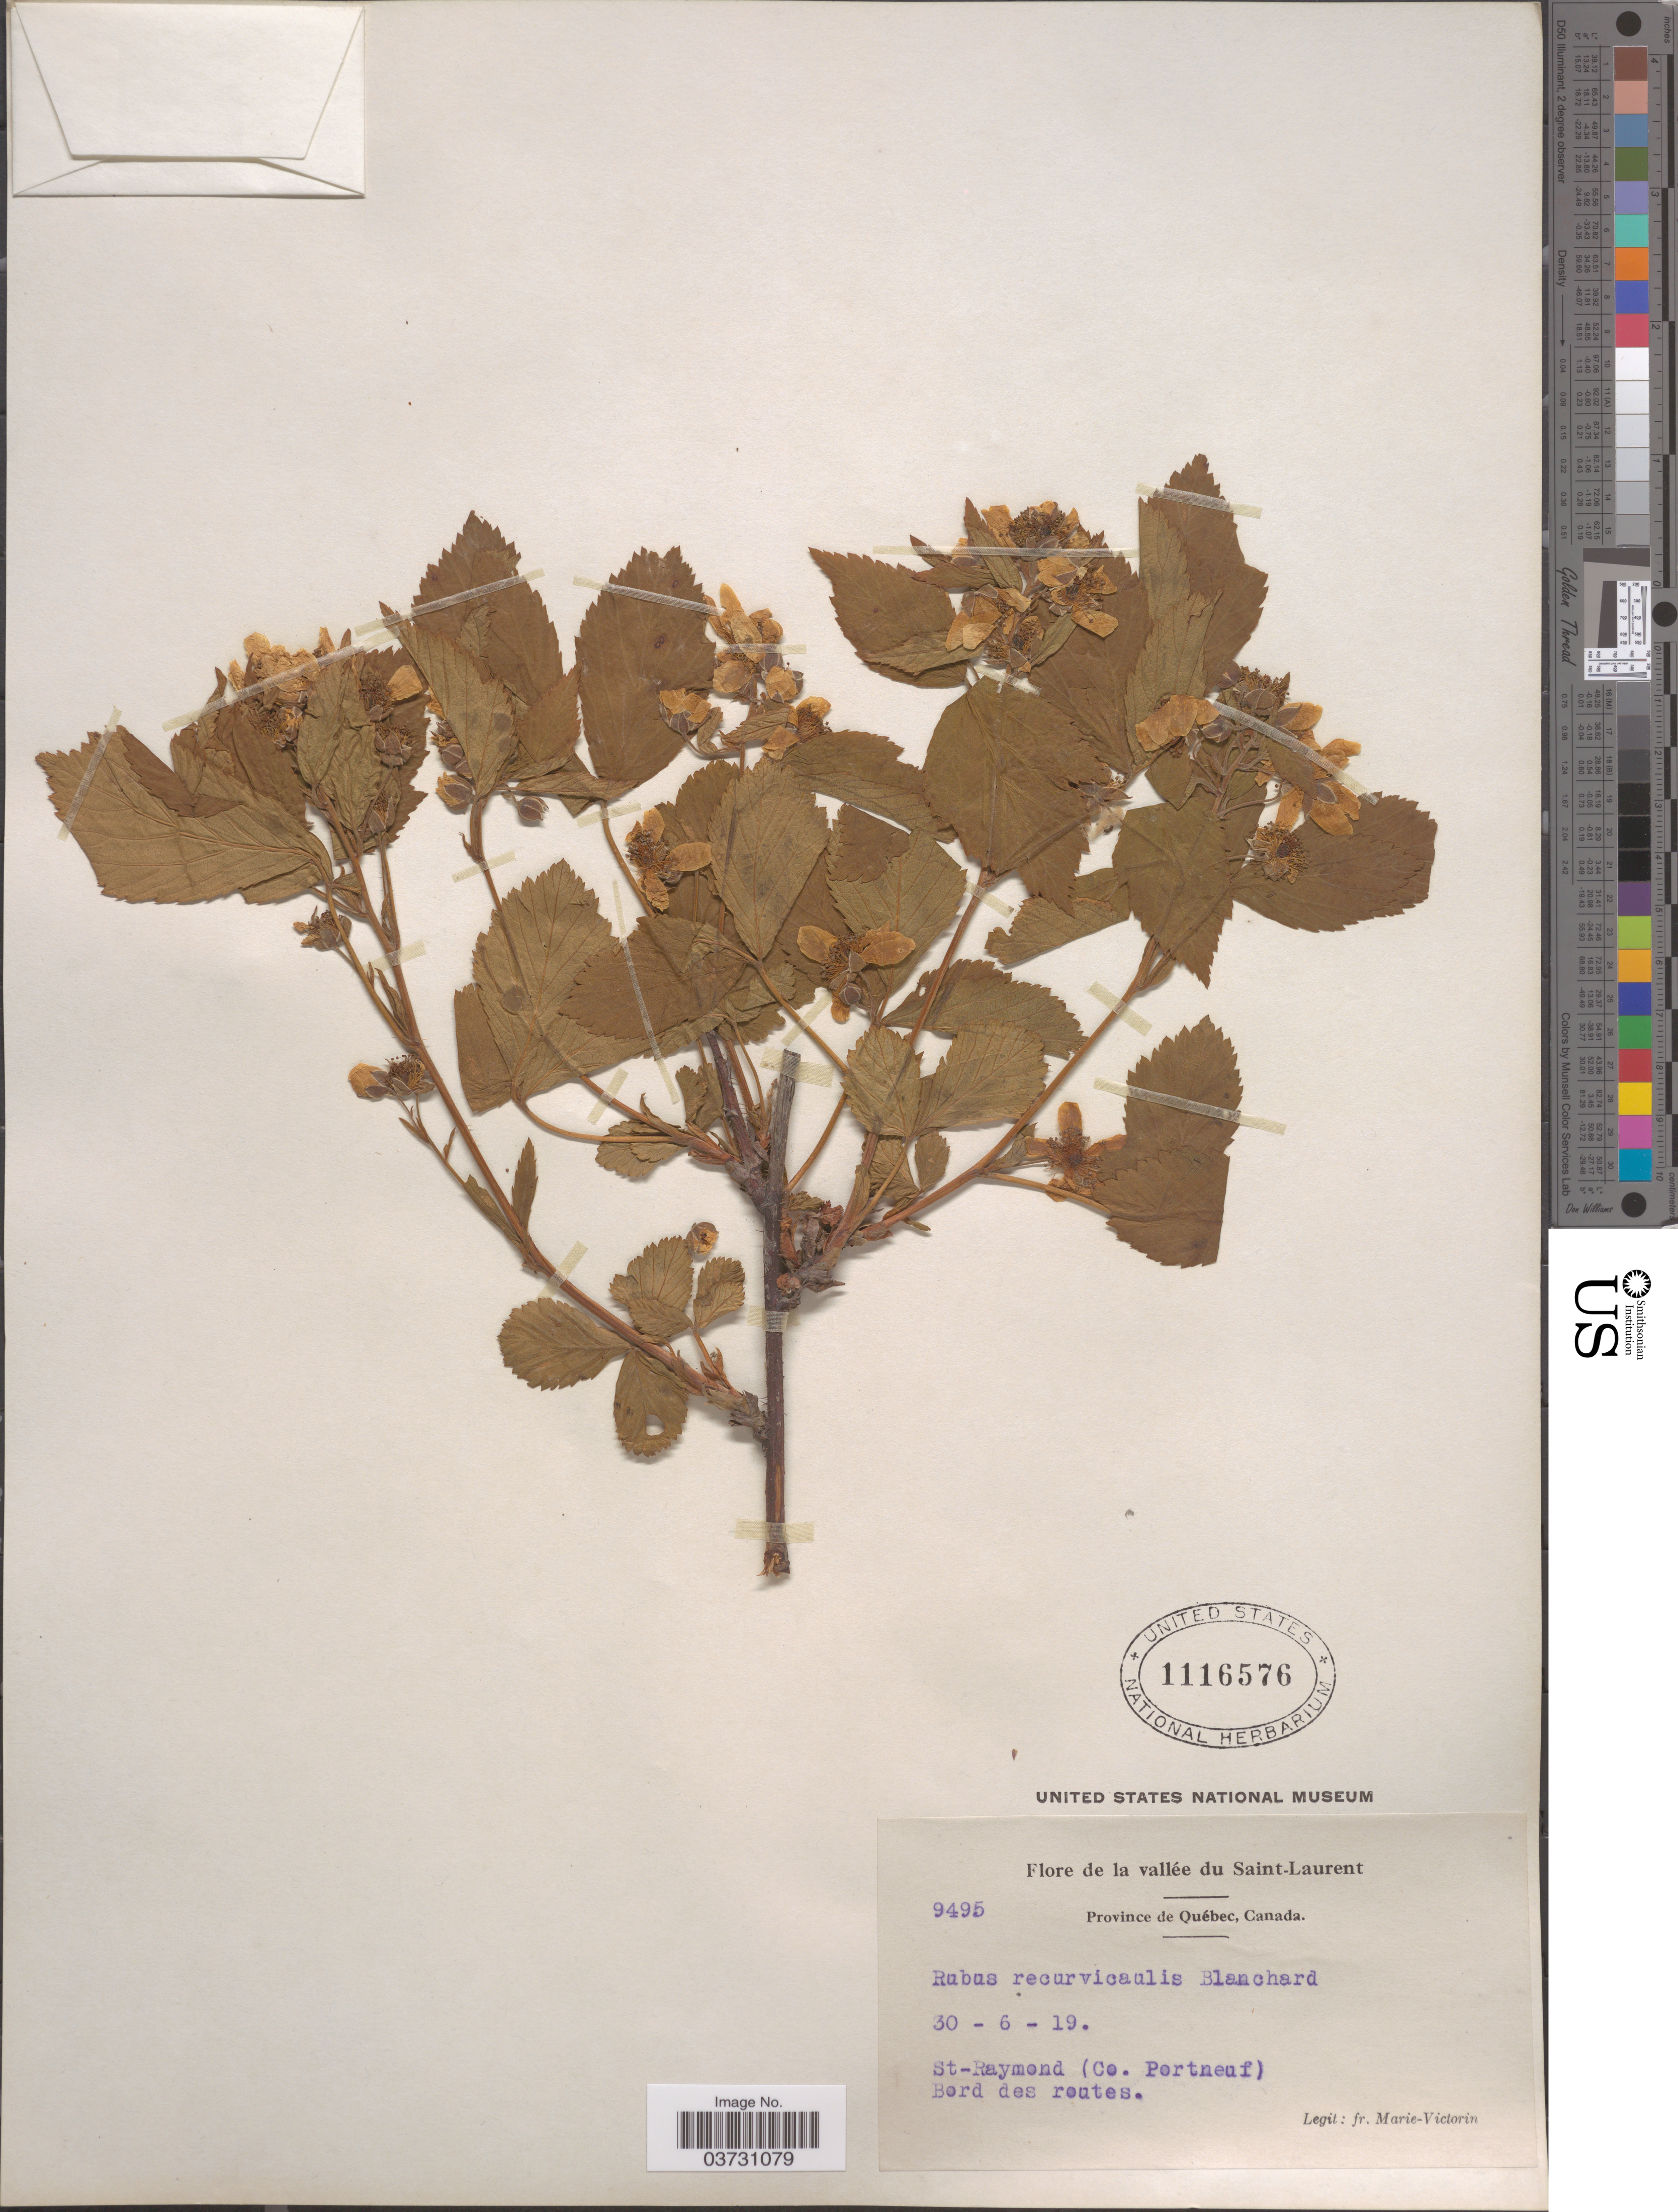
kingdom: Plantae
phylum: Tracheophyta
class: Magnoliopsida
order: Rosales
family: Rosaceae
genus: Rubus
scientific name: Rubus recurvicaulis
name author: Blanch.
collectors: F. Marie-Victorin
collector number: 9495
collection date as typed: Transcribed d/m/y: 30/6/19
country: Canada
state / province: Quebec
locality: La Vallée du Saint-Laurent. St- Raymond (Co. Portneuf). Bord des routes.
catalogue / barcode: US 1116576